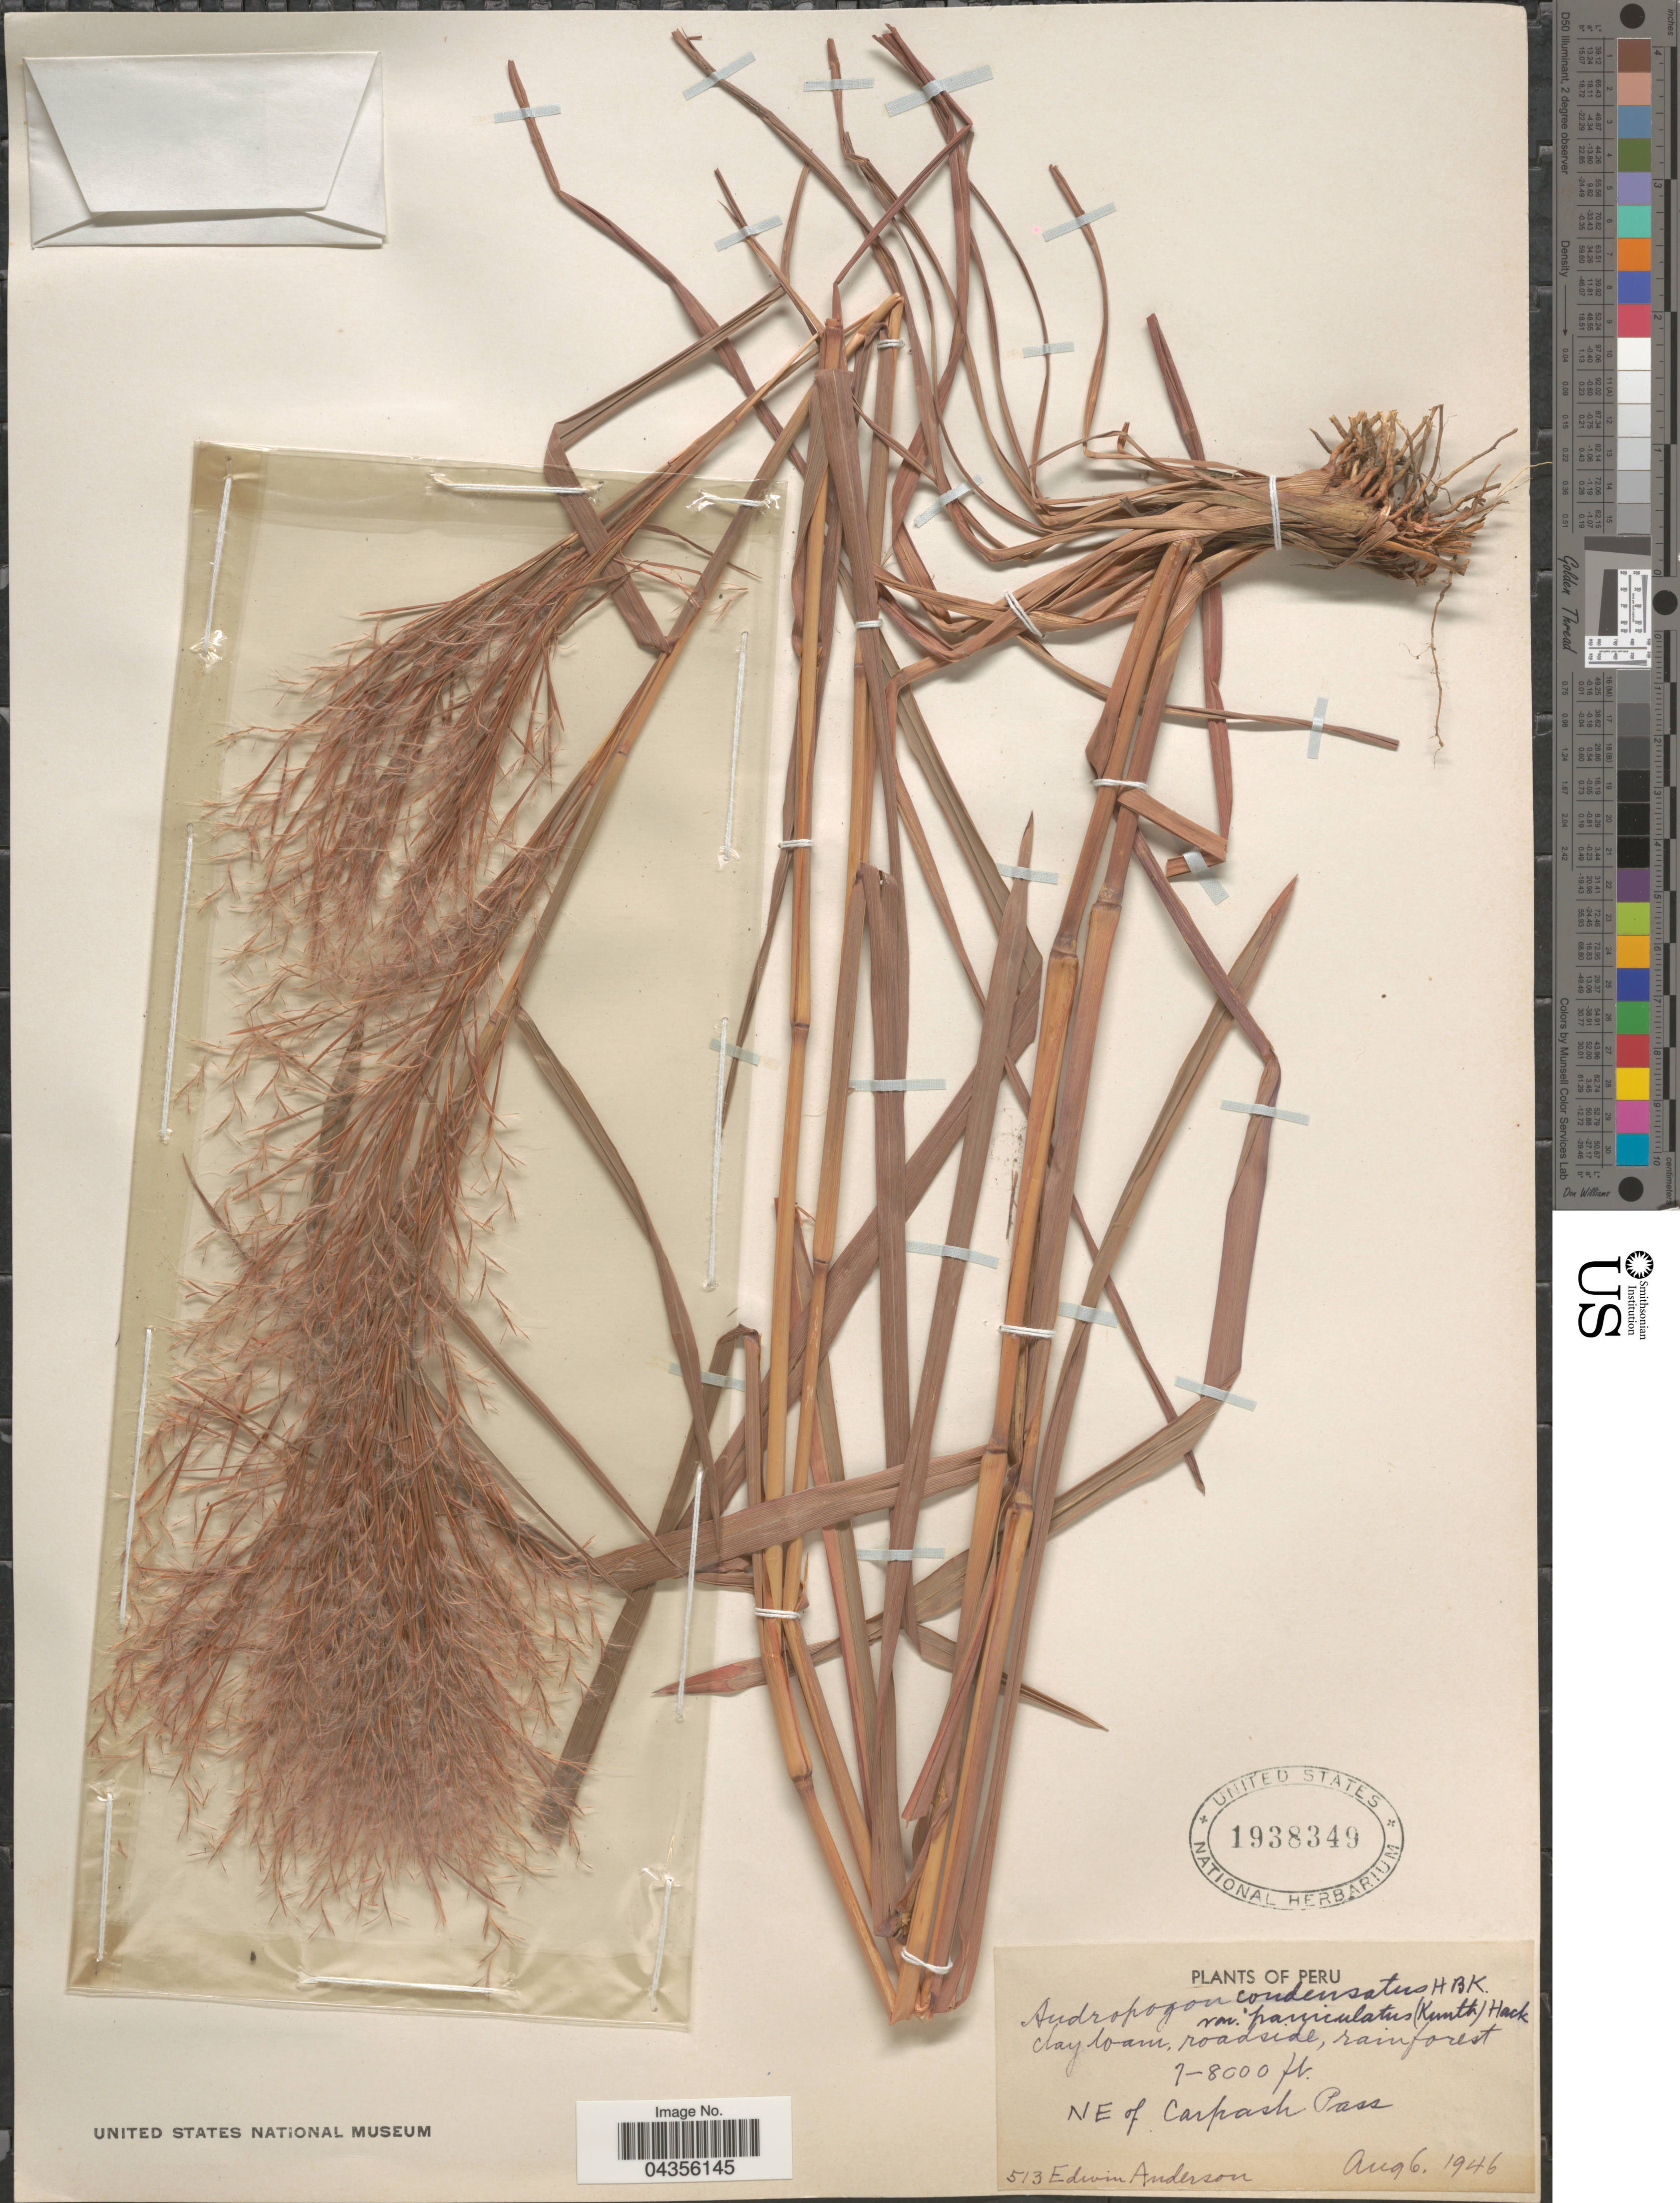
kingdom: Plantae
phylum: Tracheophyta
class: Liliopsida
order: Poales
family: Poaceae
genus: Schizachyrium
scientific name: Schizachyrium condensatum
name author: (Kunth) Nees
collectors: E. Anderson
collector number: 513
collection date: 1946-08-06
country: Peru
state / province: Huánuco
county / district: Huánuco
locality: NE of CarpIsh Pass.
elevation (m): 2134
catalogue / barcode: US 1938349